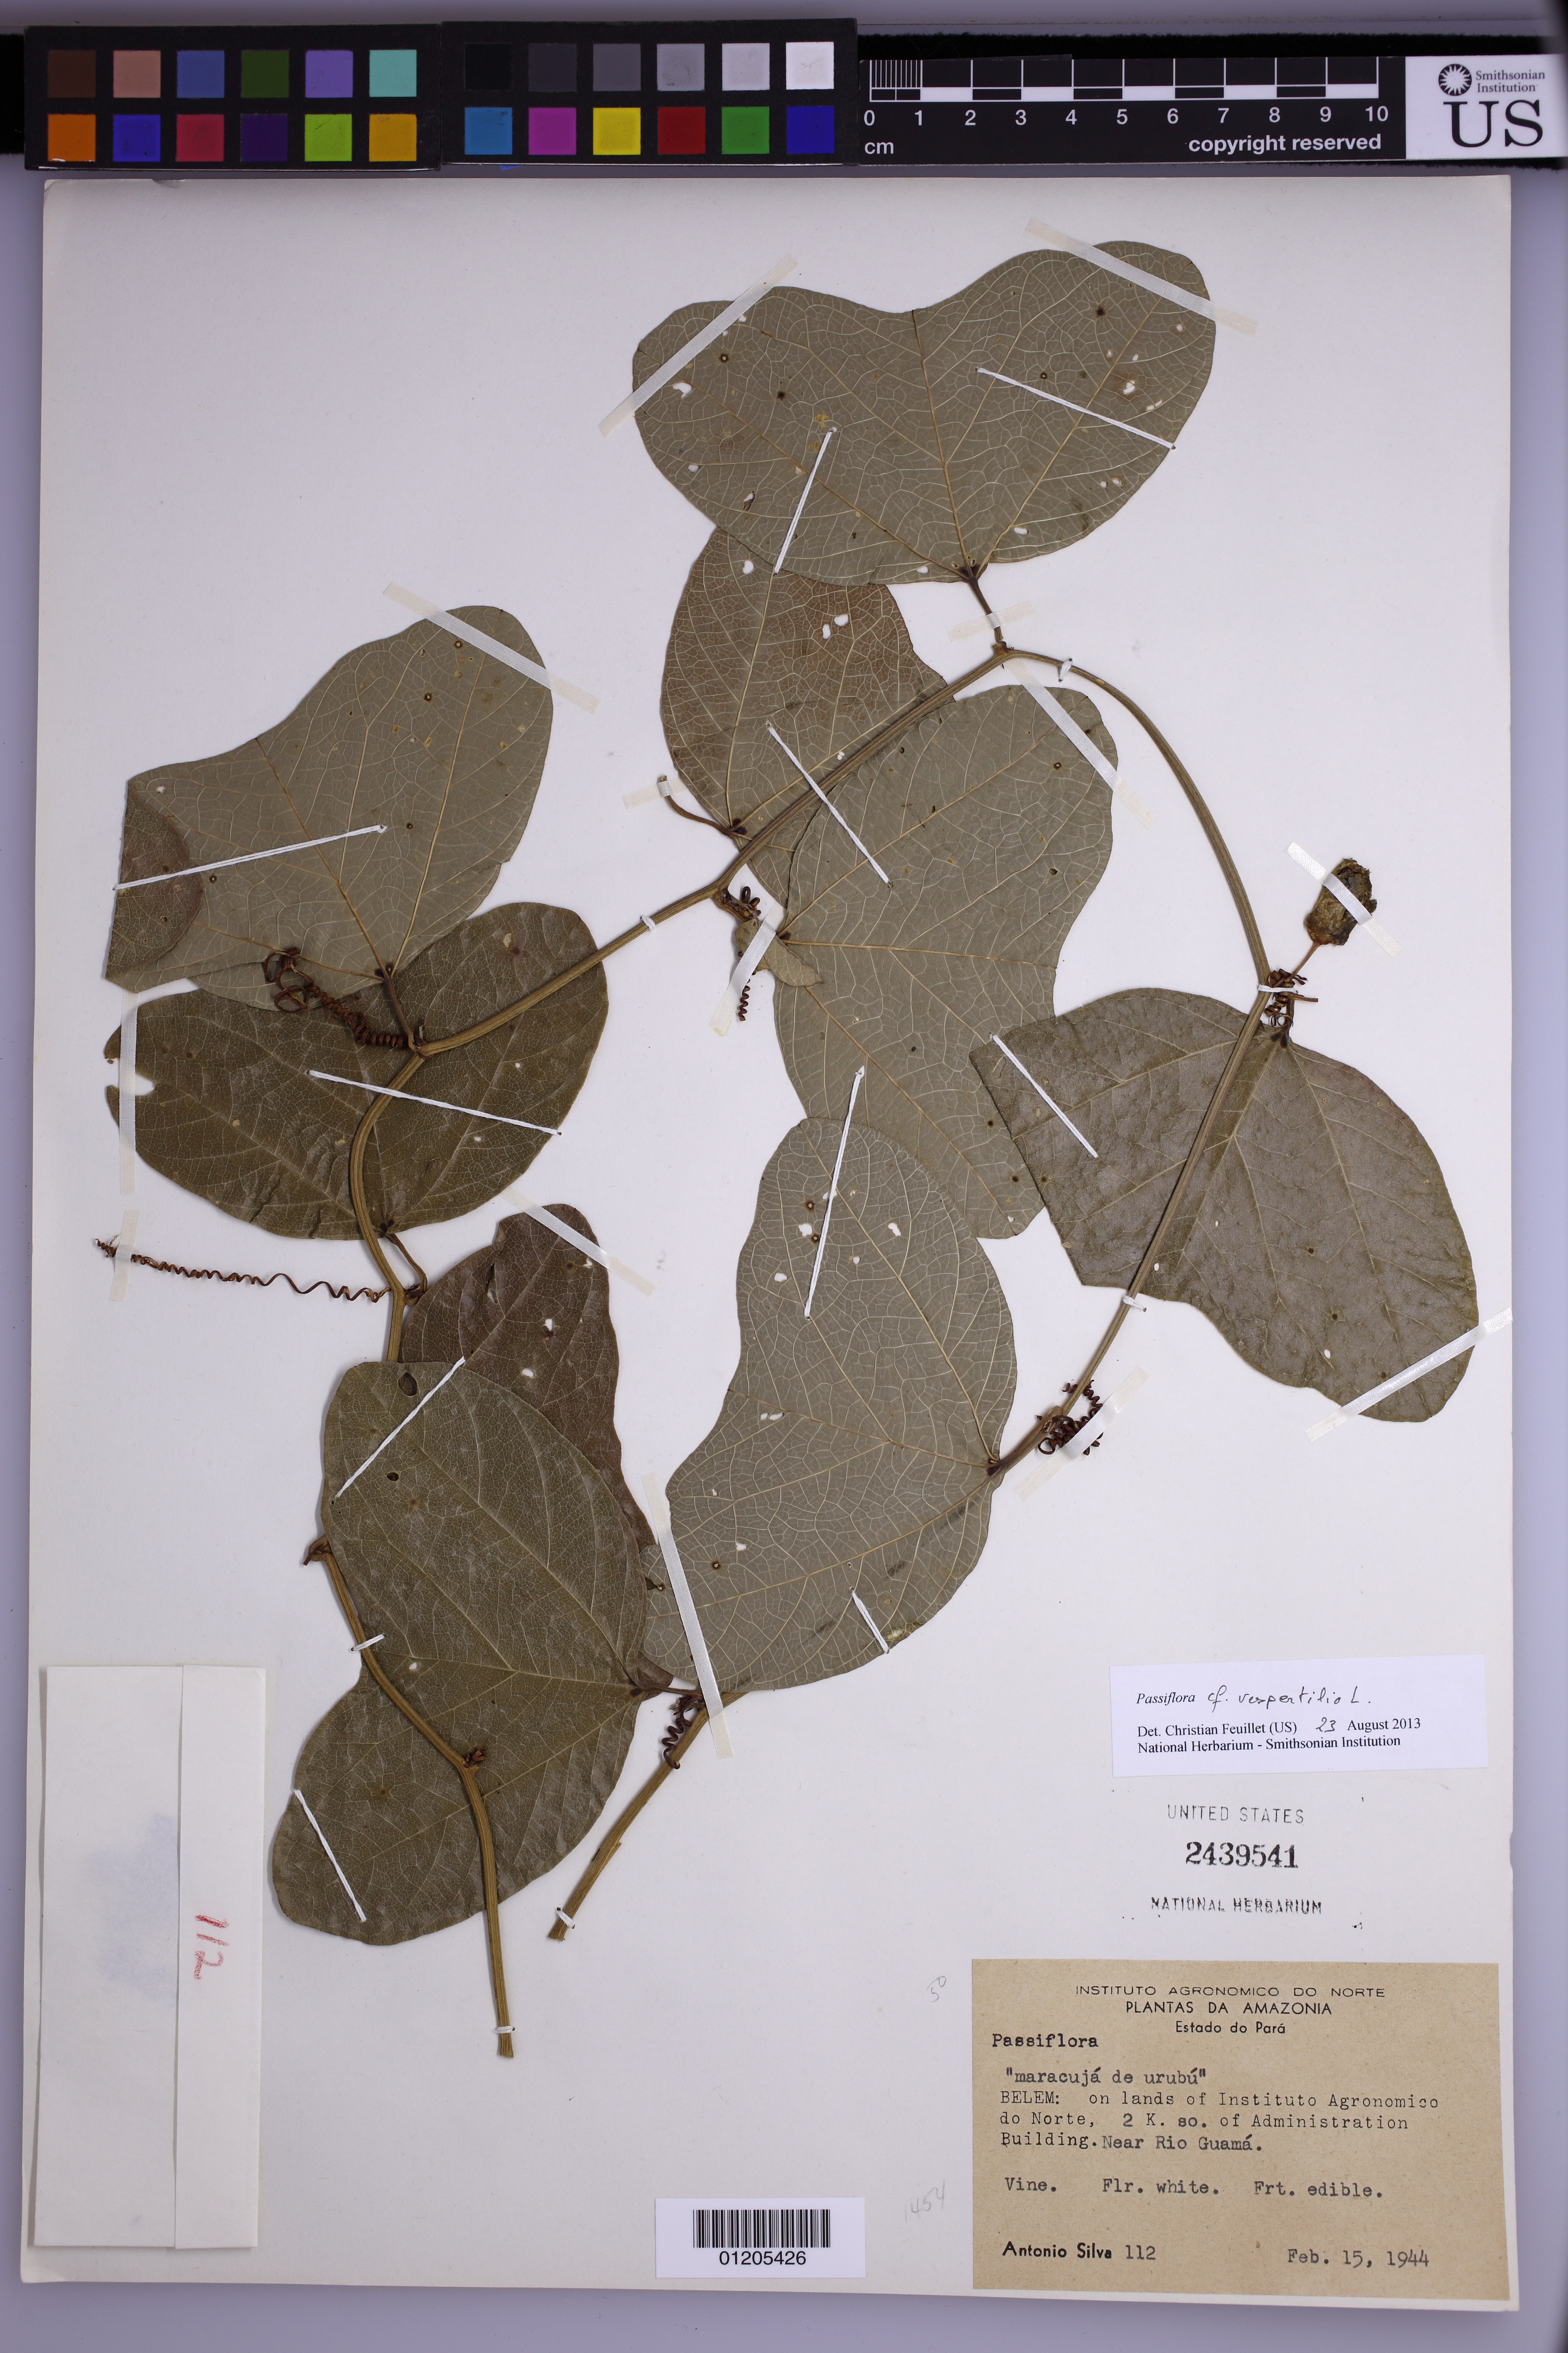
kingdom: Plantae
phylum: Tracheophyta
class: Magnoliopsida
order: Malpighiales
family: Passifloraceae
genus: Passiflora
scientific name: Passiflora vespertilio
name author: L.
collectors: A. Silva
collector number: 112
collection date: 1944-02-15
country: Brazil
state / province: Para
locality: BELEM: on lands of Instituto Agronomico do Norte, 2 K. so. of Administration Building. Near Rio Guamá.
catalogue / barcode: US 2439541